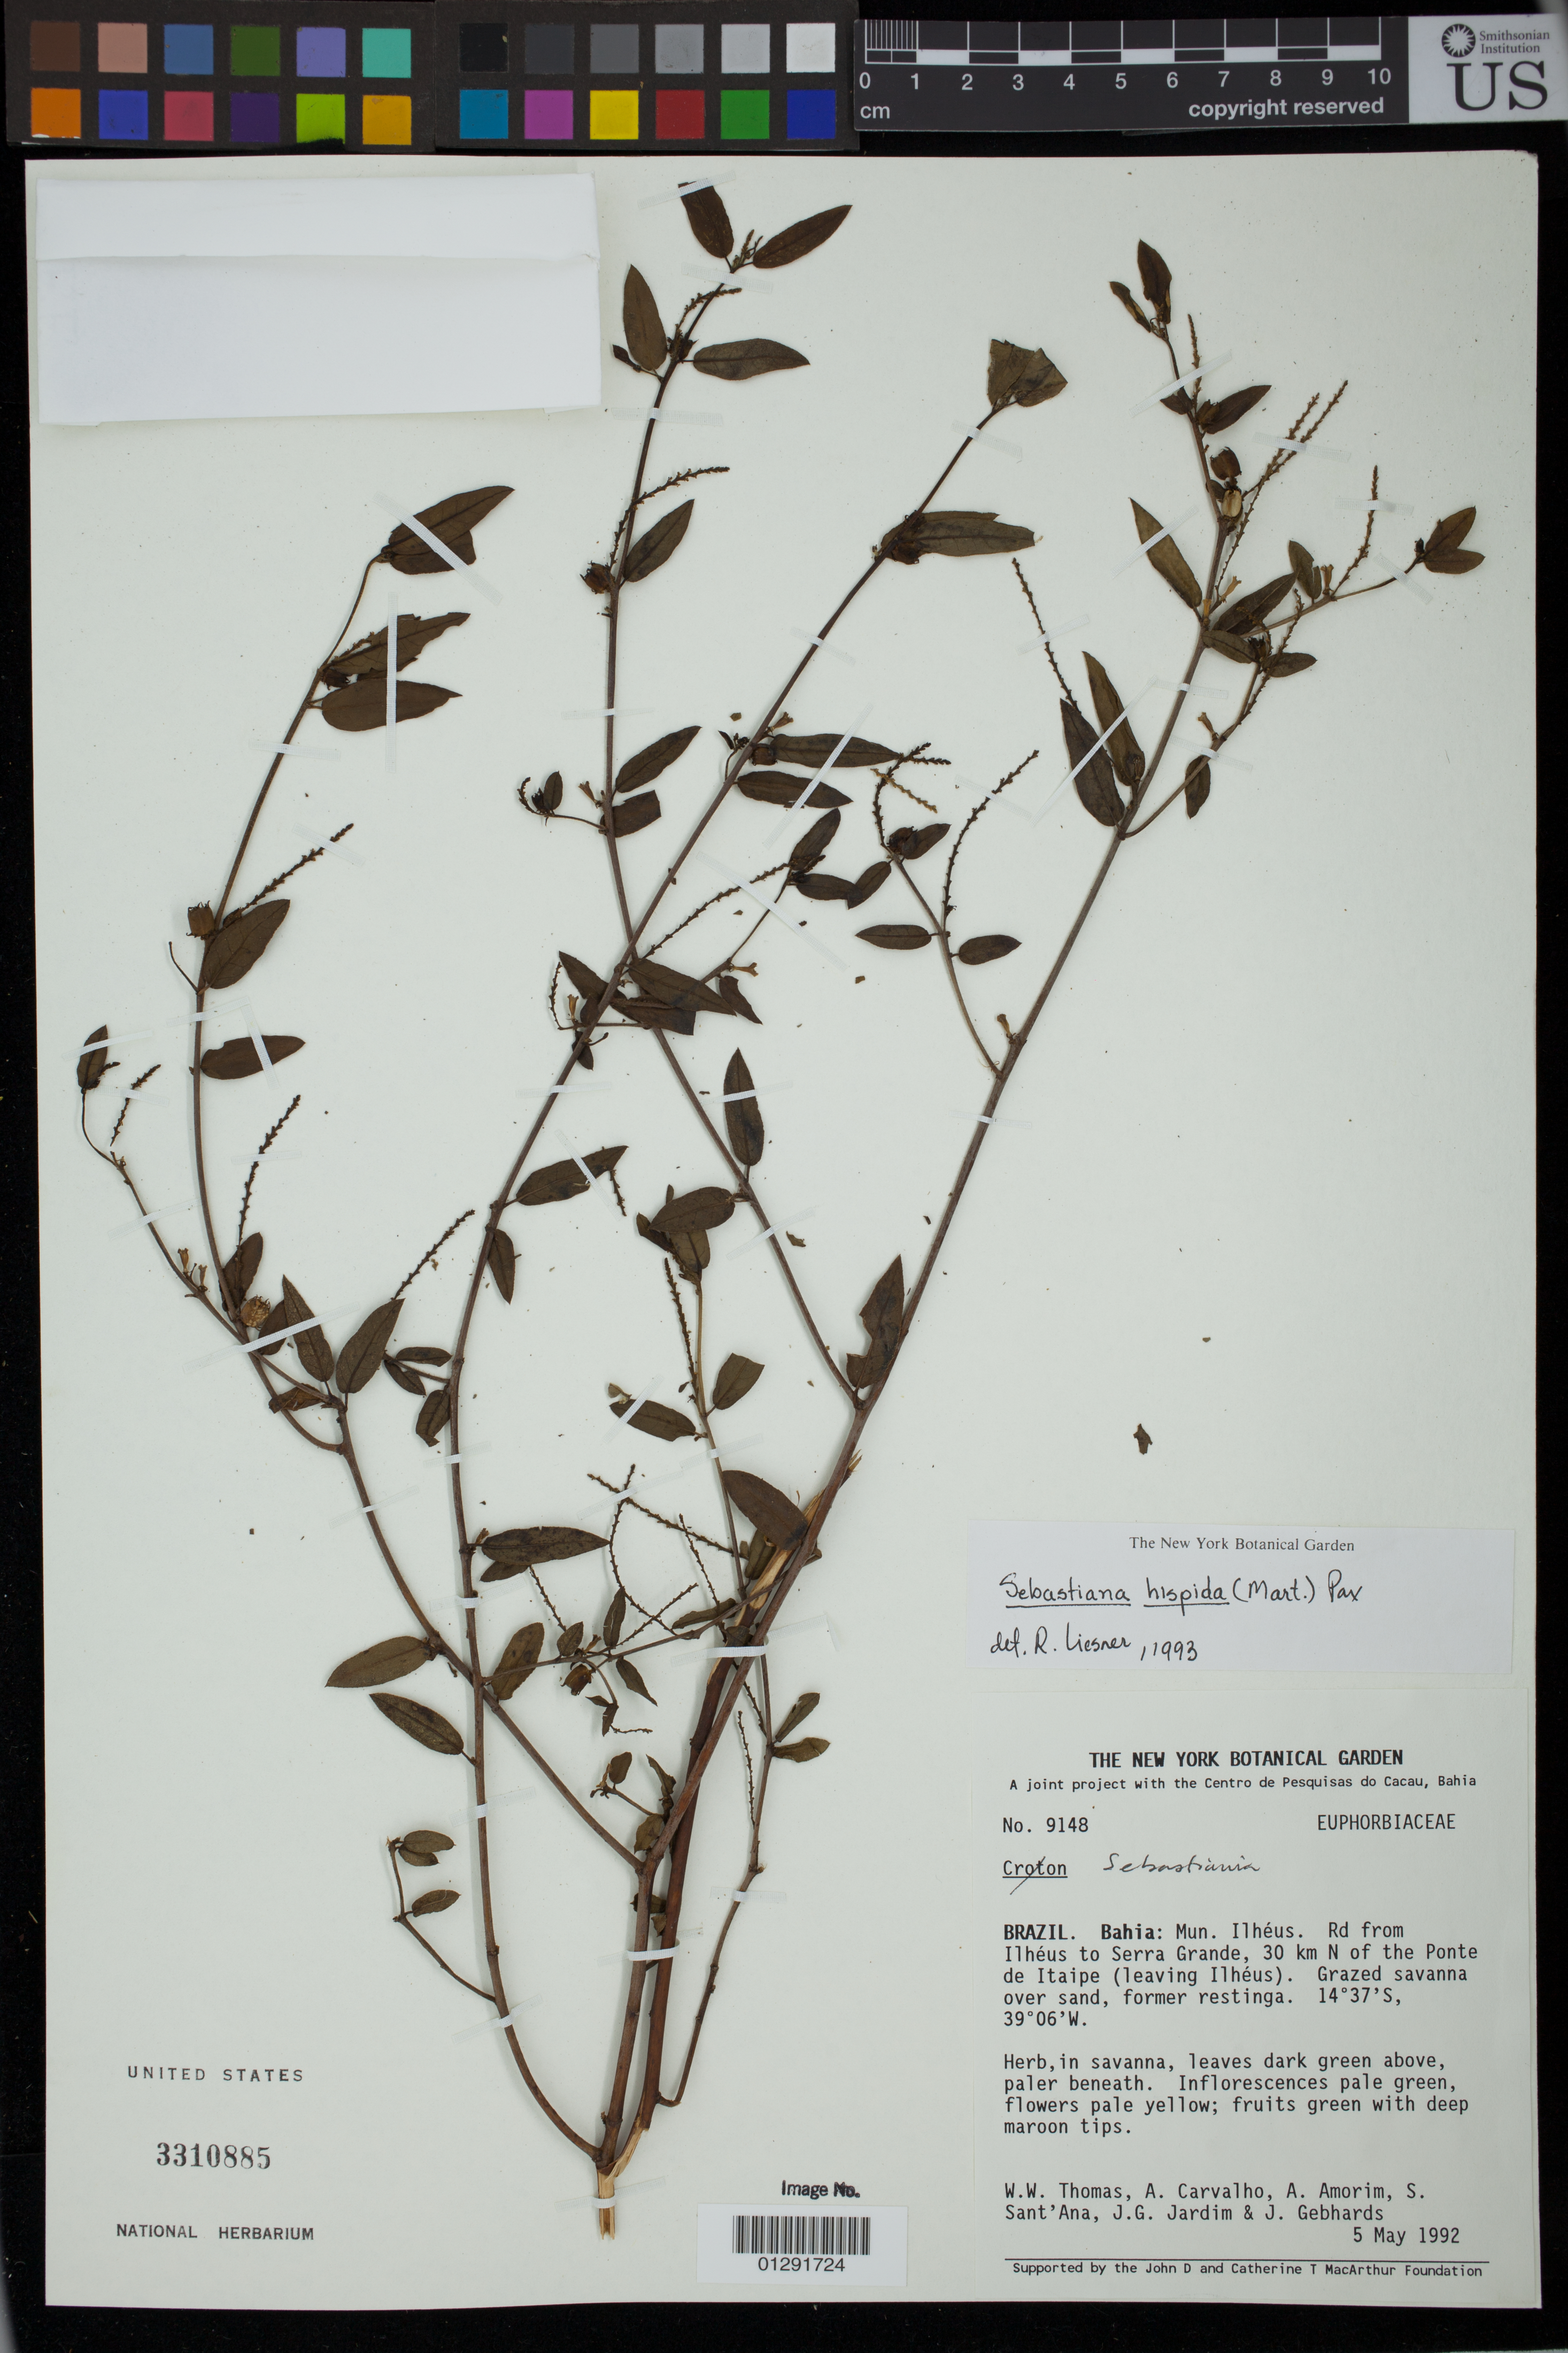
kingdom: Plantae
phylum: Tracheophyta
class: Magnoliopsida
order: Malpighiales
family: Euphorbiaceae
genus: Sebastiania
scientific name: Sebastiania hispida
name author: (Mart.) Pax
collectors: W. W. Thomas, A. Carvalho, A. M. Amorim & R. Souza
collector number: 9148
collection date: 1992-05-05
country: Brazil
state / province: Bahia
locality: Mun. Ilheus. Rd from Ilheus to Serra Grande, 30 km N of the Ponte de Itaipe (leaving Ilheus).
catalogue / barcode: US 3310885